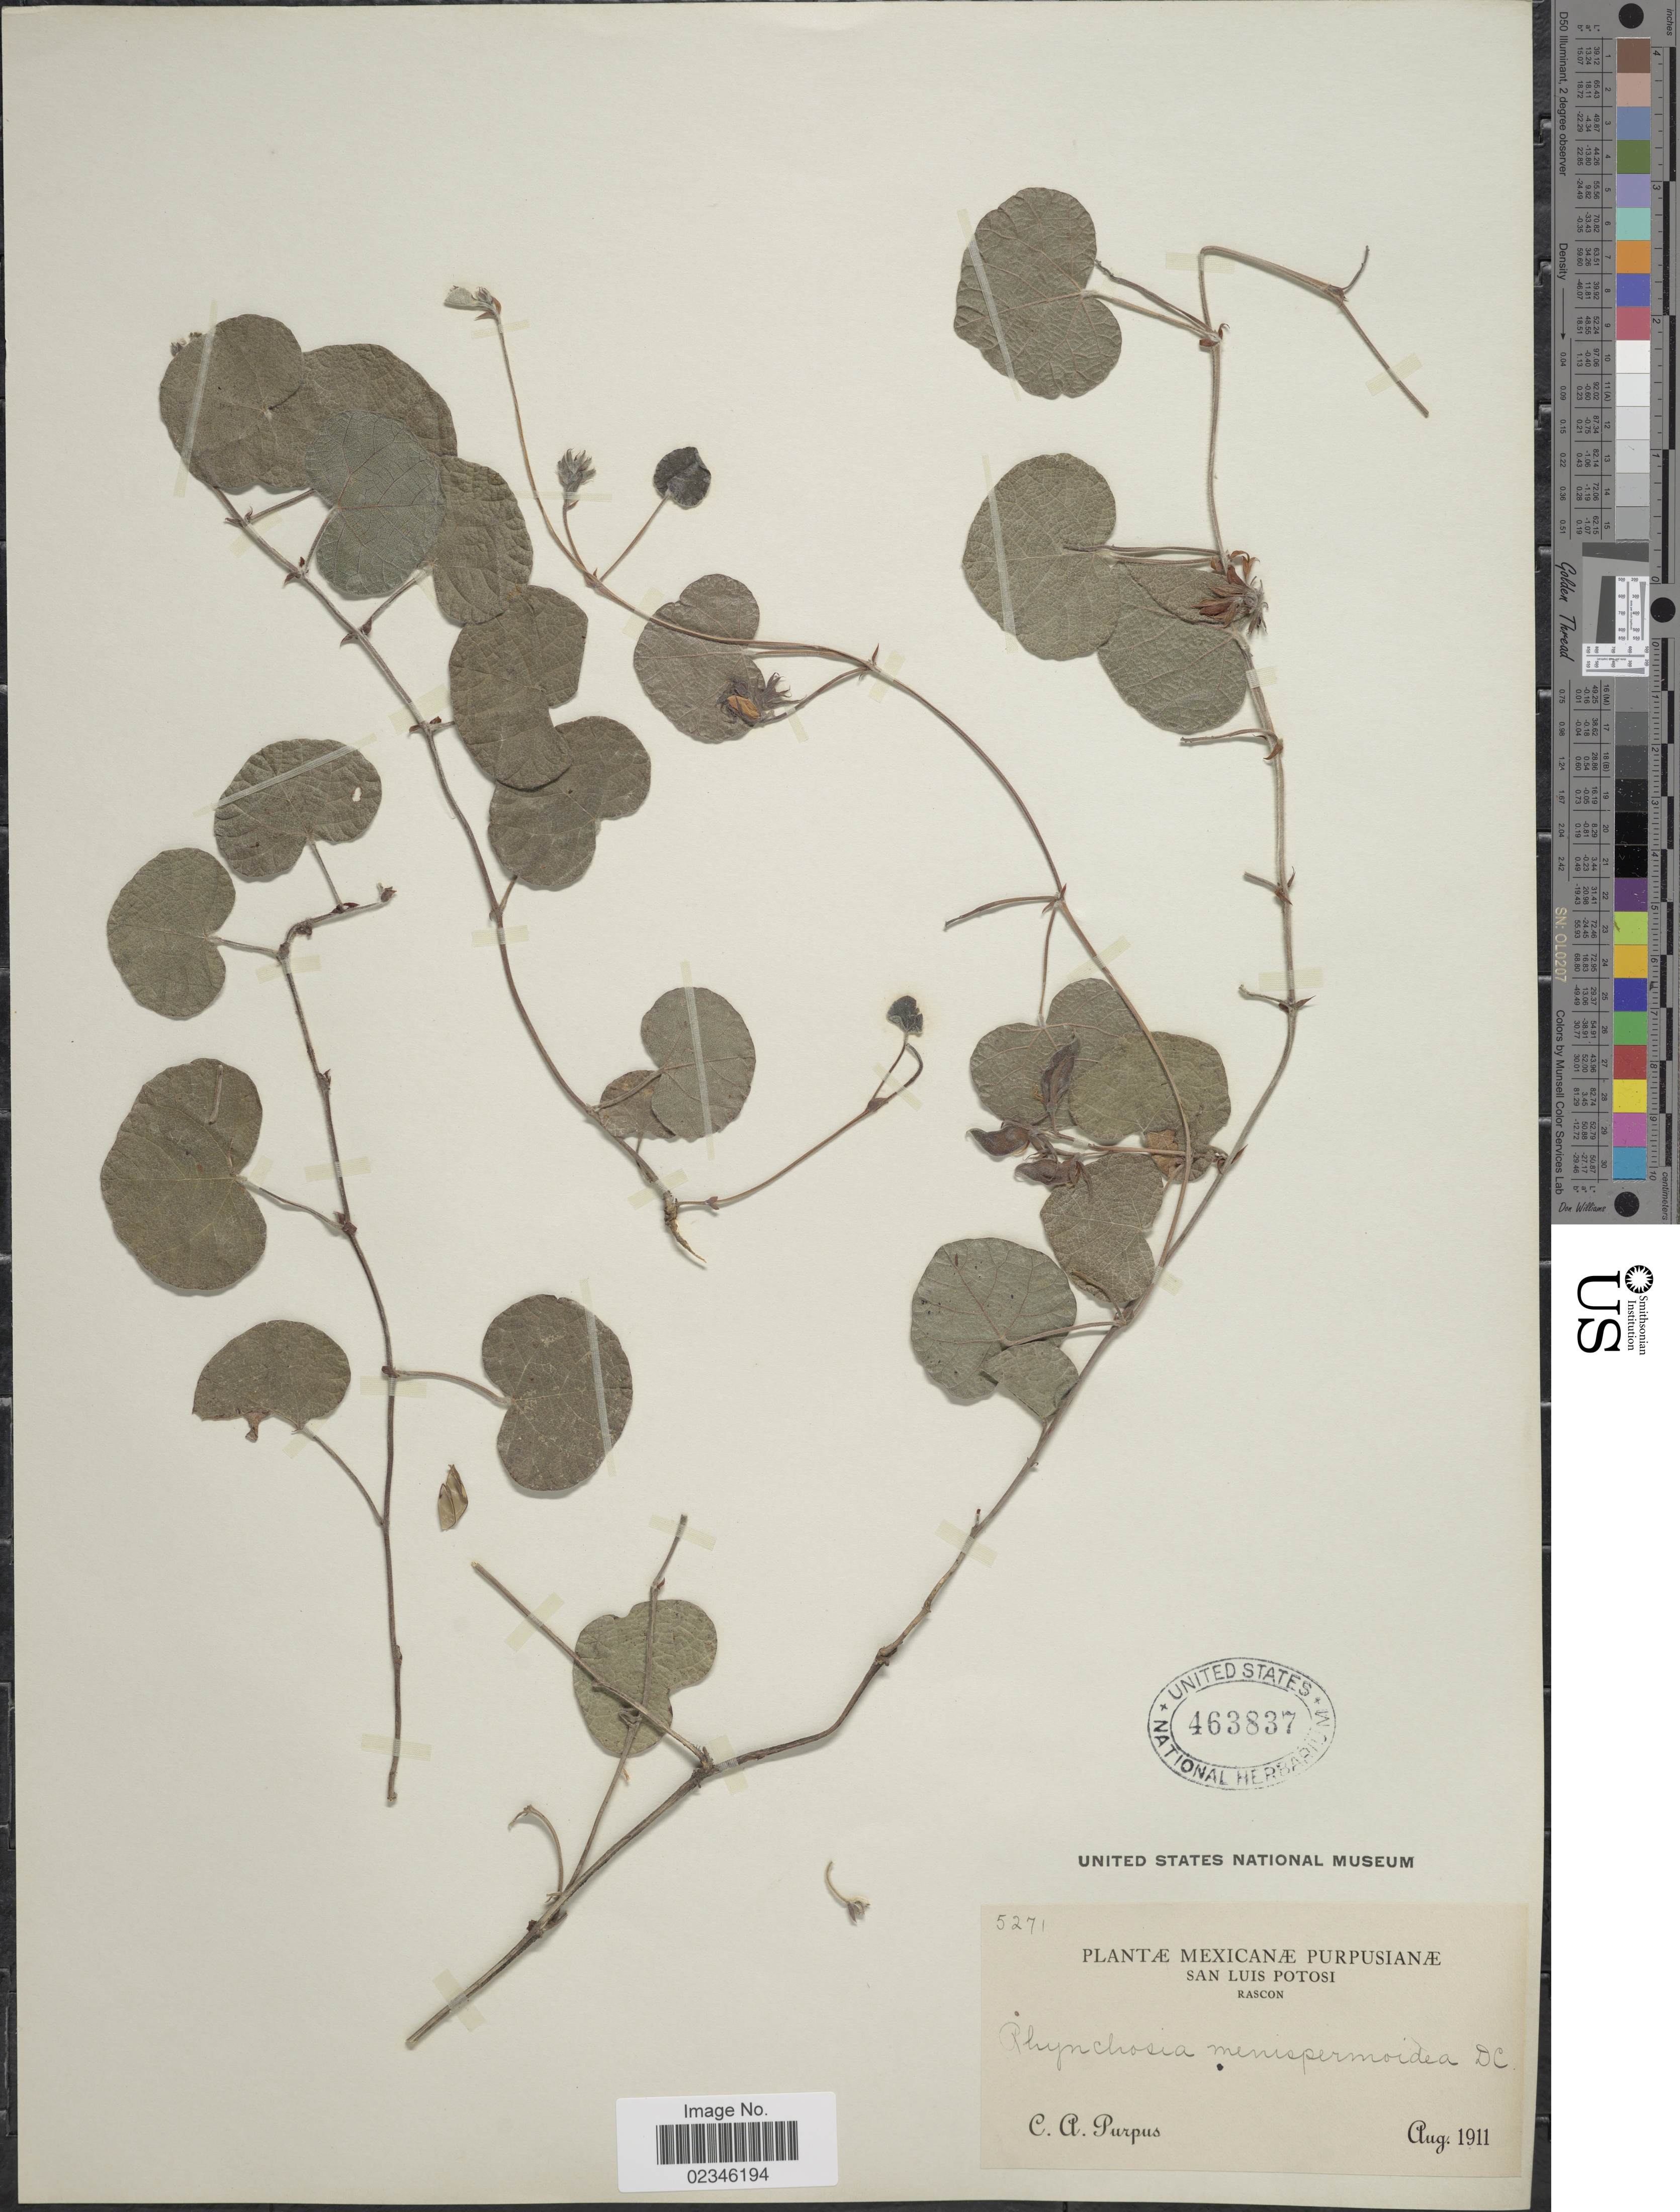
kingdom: Plantae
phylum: Tracheophyta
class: Magnoliopsida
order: Fabales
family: Fabaceae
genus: Rhynchosia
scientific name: Rhynchosia americana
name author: (Mill.) Metz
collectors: C. A. Purpus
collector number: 5271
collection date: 1911-08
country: Mexico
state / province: San Luis Potosí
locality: Rascon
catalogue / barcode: US 463837